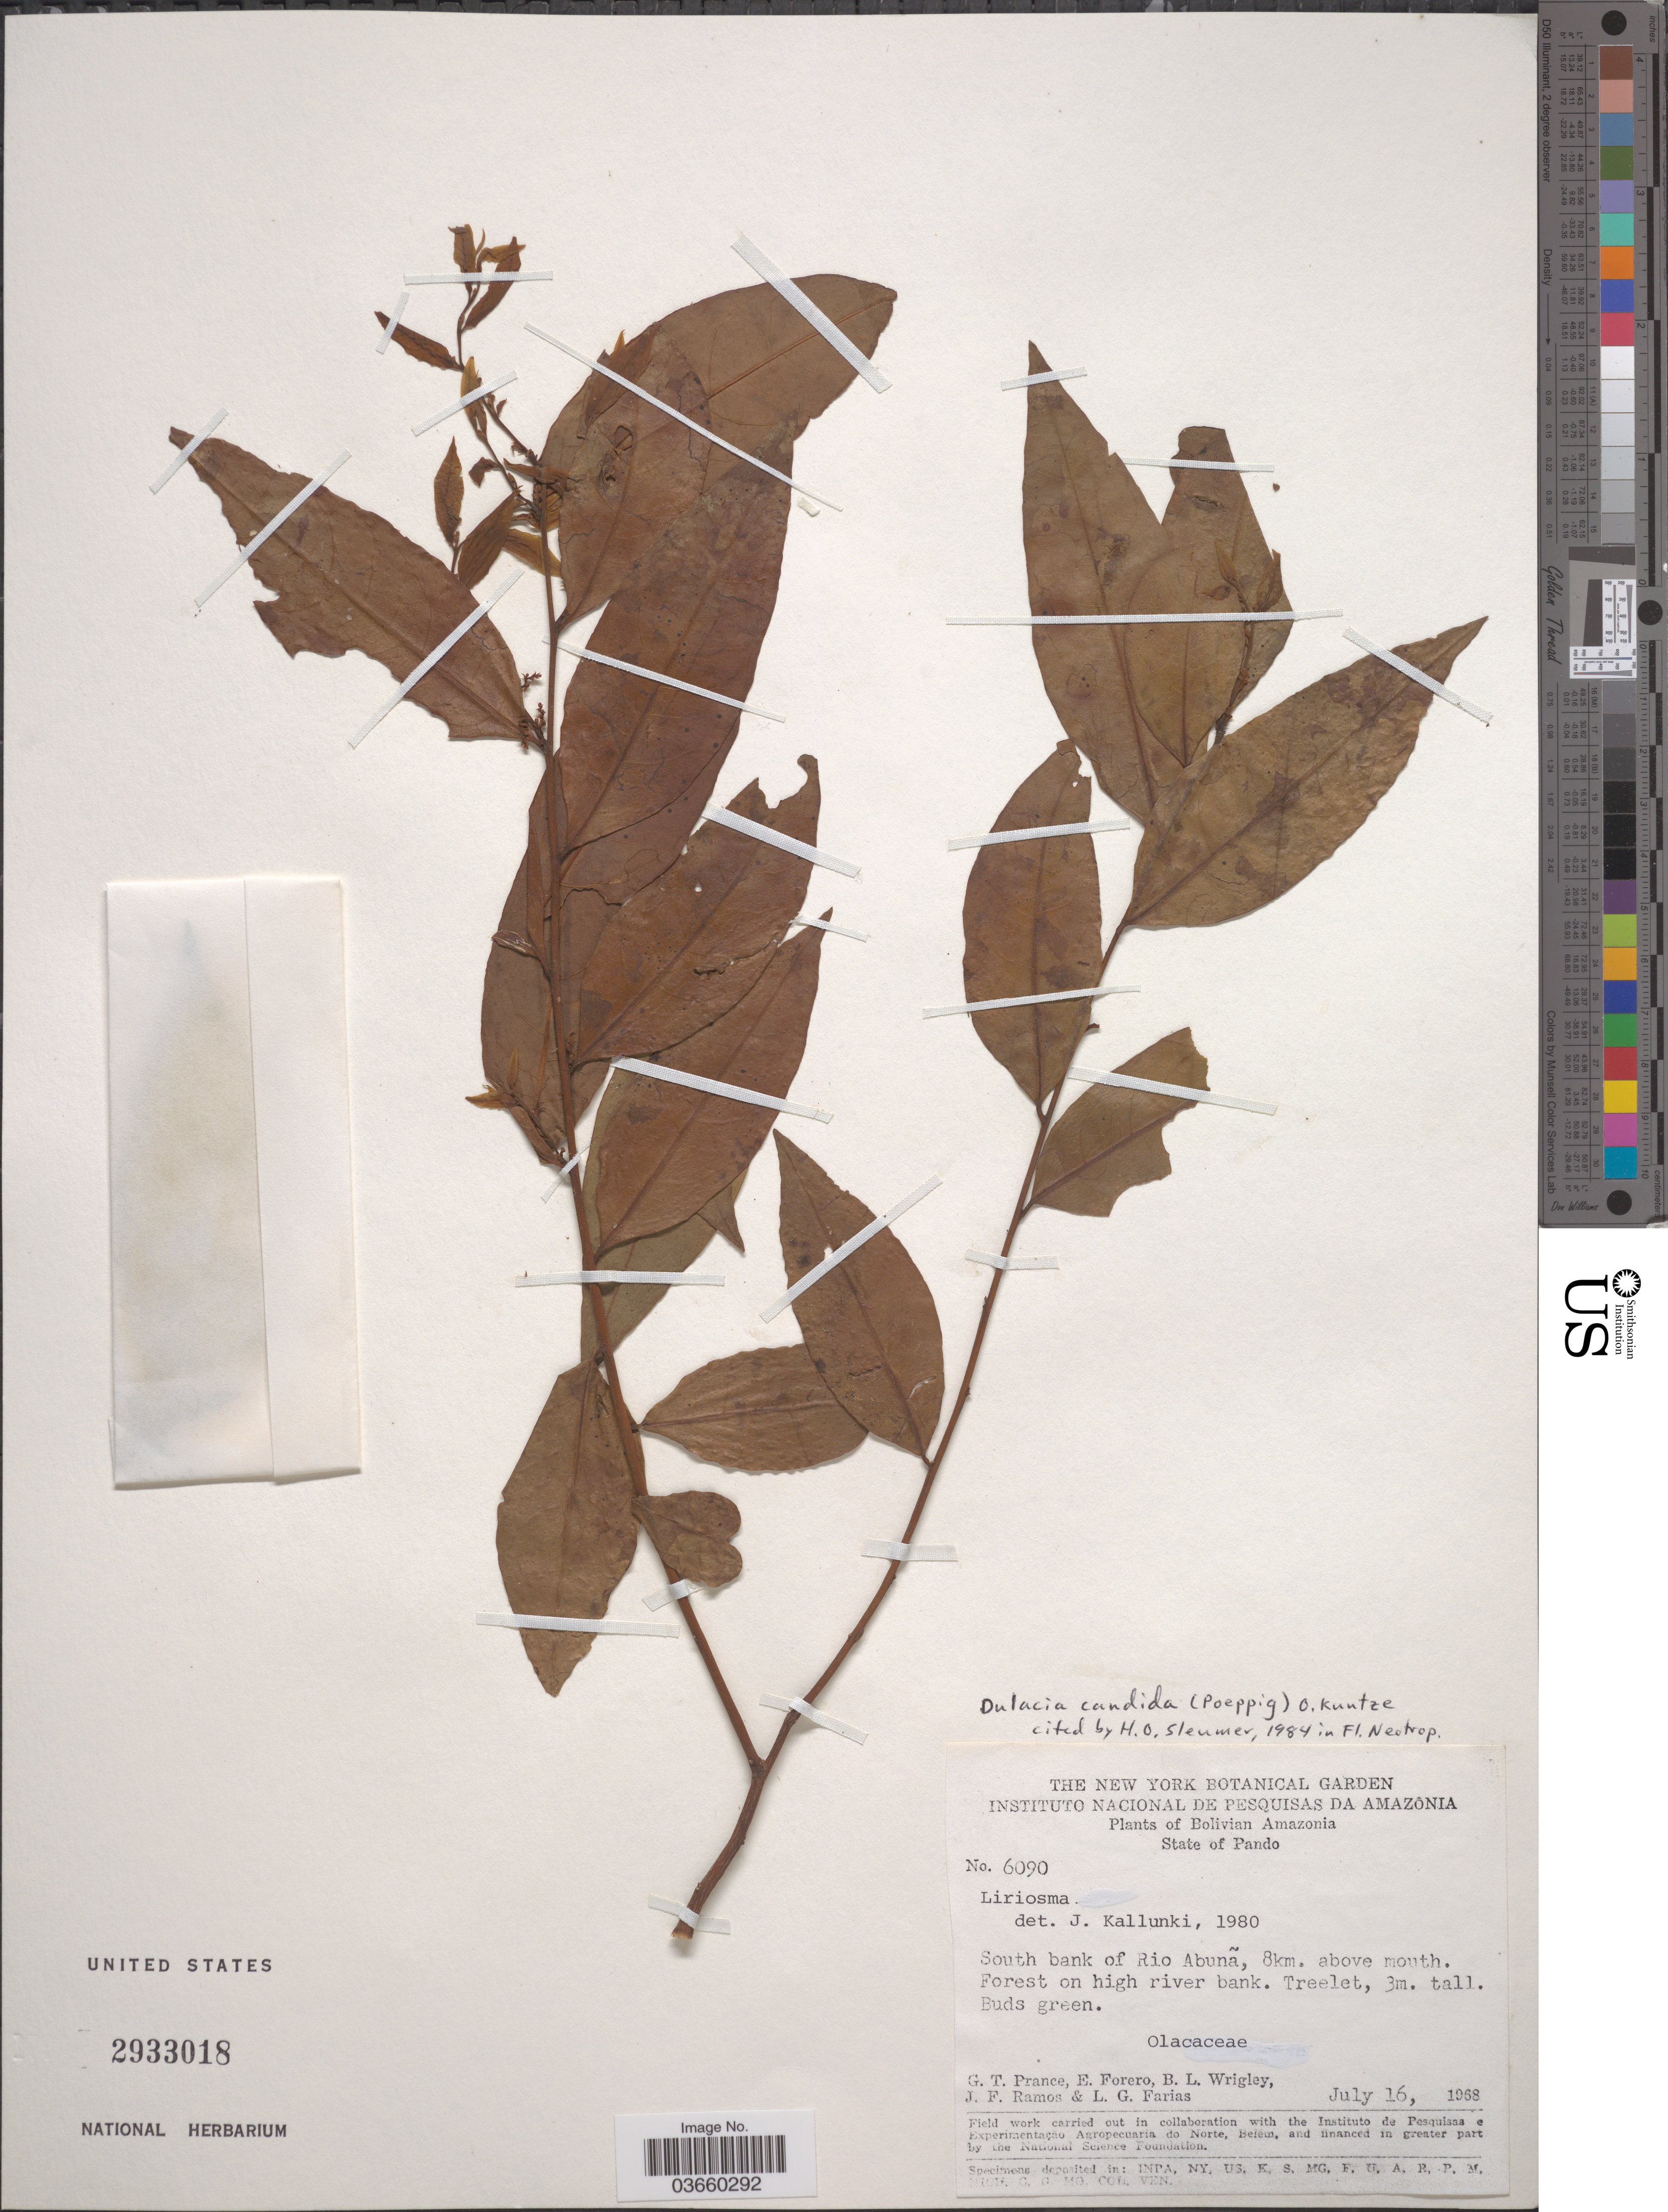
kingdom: Plantae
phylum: Tracheophyta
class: Magnoliopsida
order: Santalales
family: Olacaceae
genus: Dulacia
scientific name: Dulacia candida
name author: (Poepp.) Kuntze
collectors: G. T. Prance, E. Forero, B. L. Wrigley, J. F. Ramos & L. G. Farias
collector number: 6090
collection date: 1968-07-16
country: Bolivia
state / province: Pando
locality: Bolivian Amazonia. South bank of Rio Abuña, 8km. above mouth. Forest on high river bank.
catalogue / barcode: US 2933018